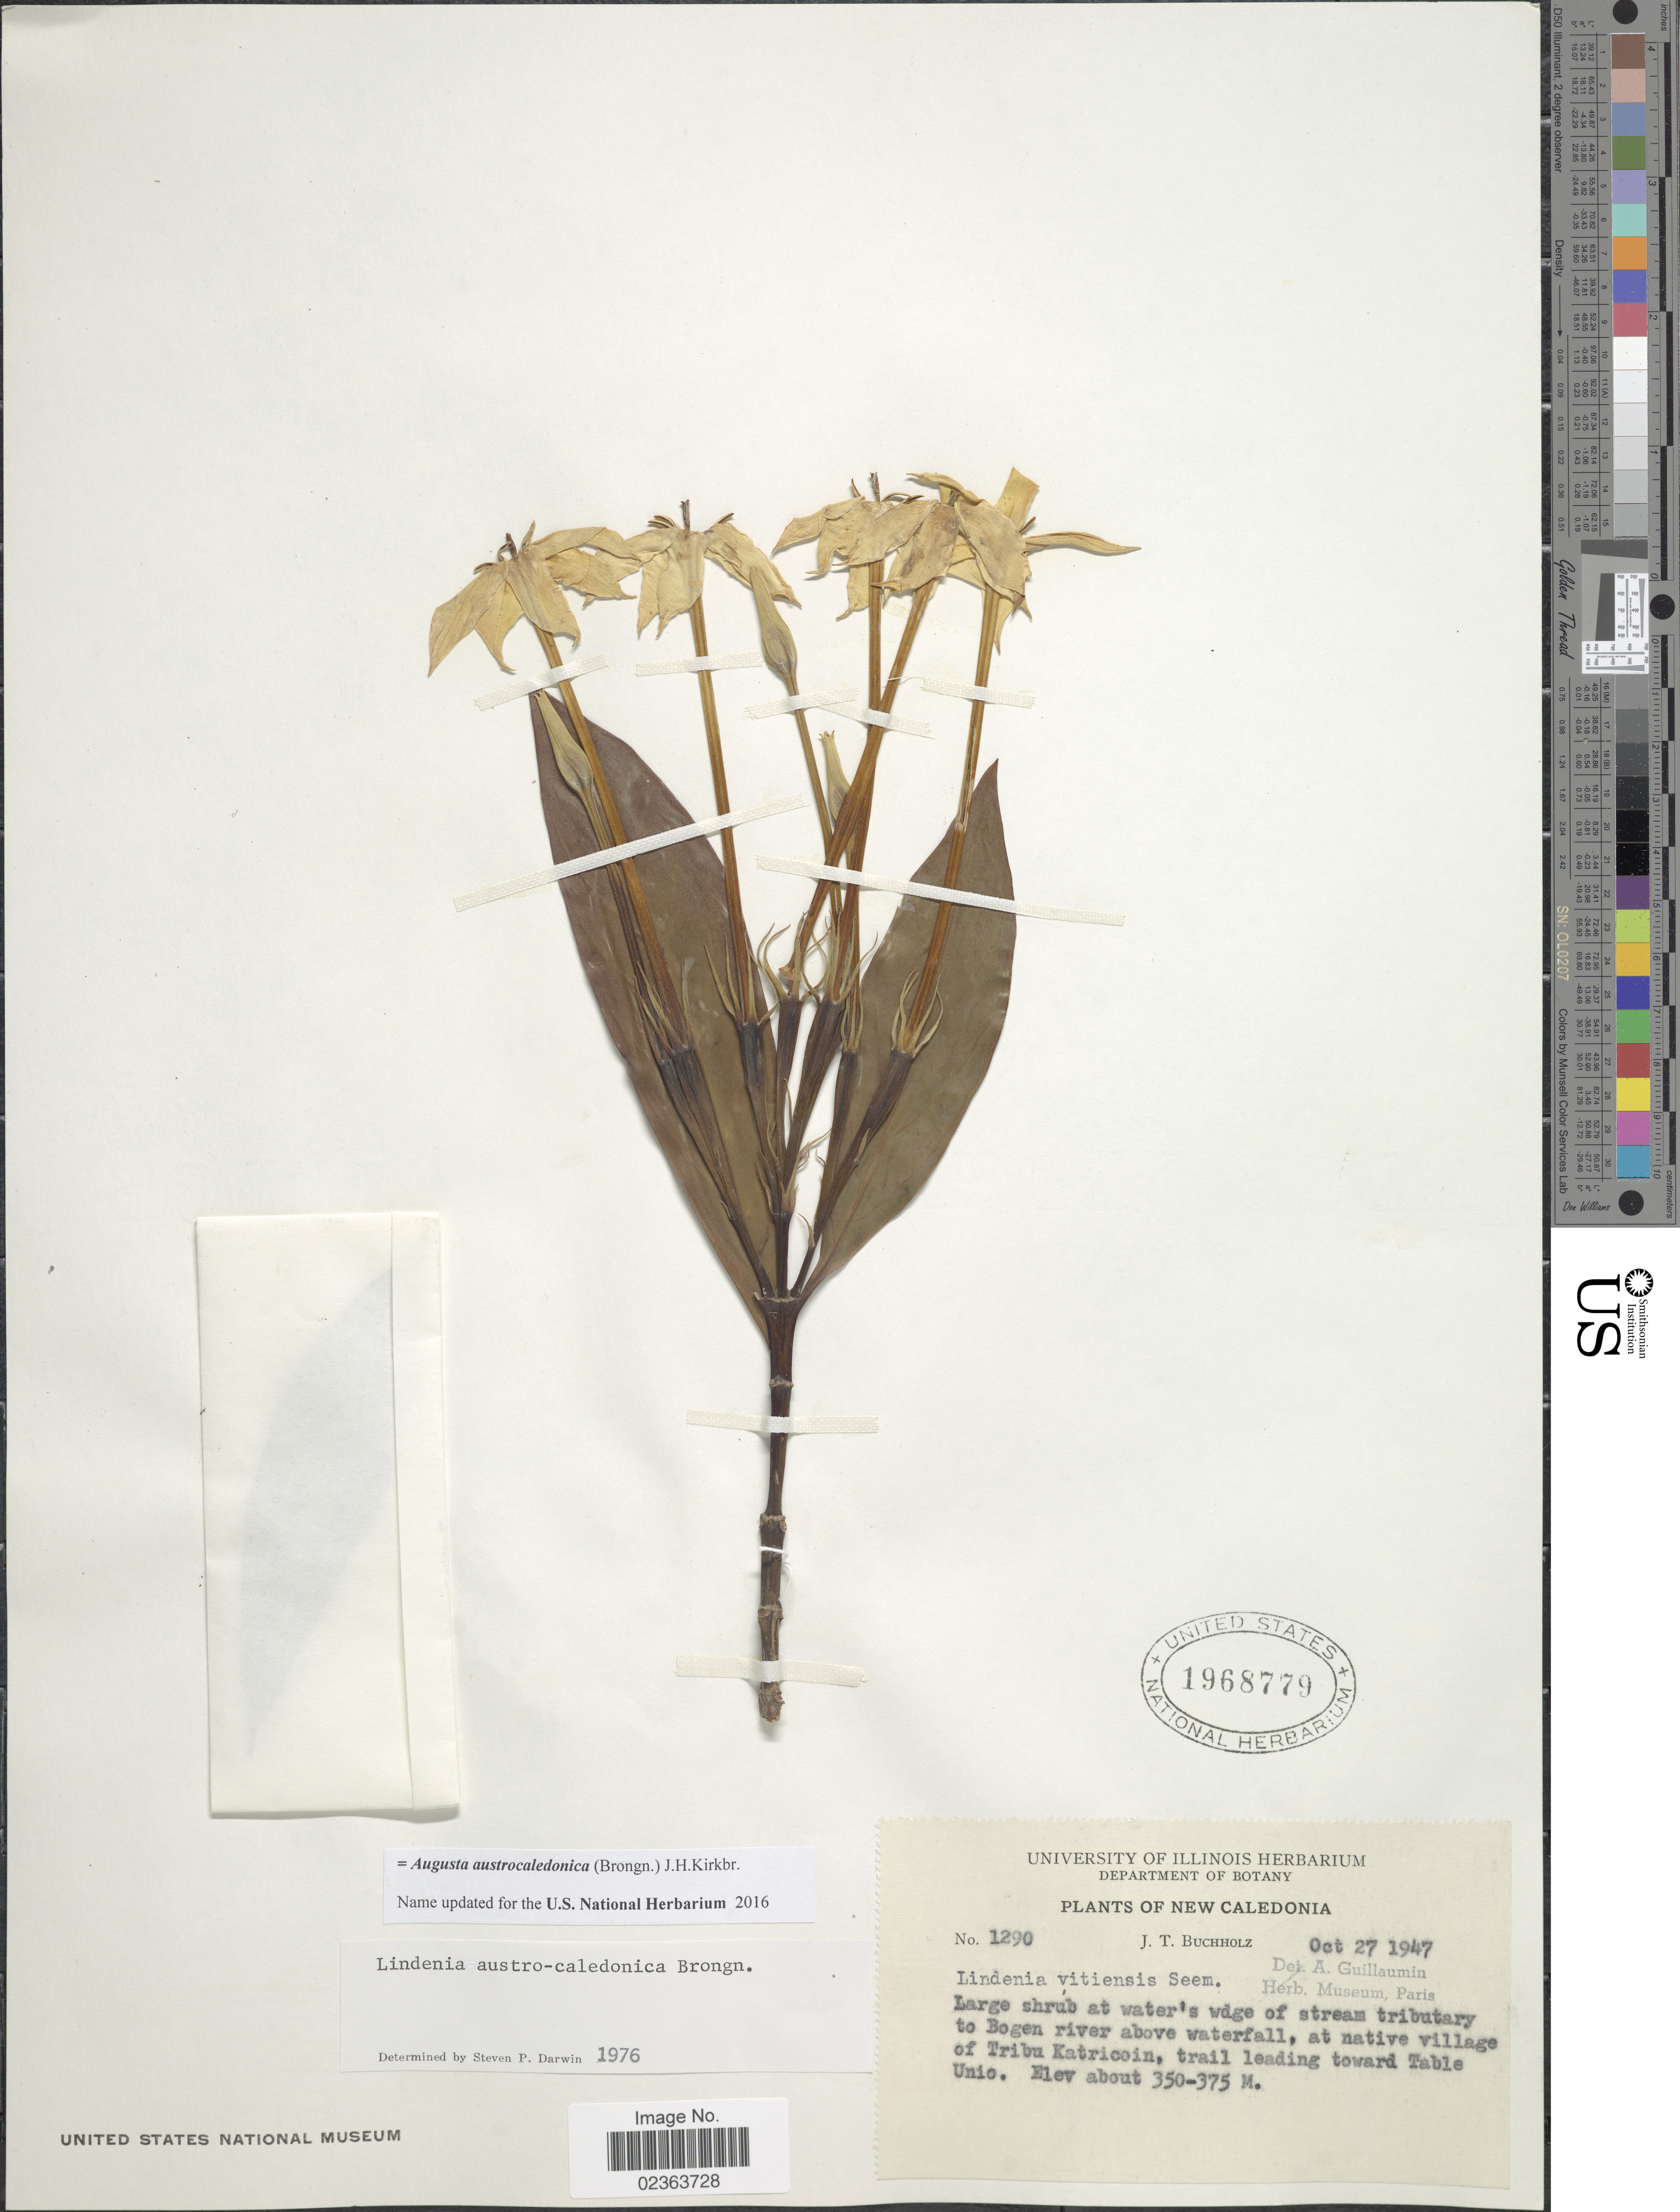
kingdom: Plantae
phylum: Tracheophyta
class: Magnoliopsida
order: Gentianales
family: Rubiaceae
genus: Augusta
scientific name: Augusta austrocaledonica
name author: (Brongn.) J.H. Kirkbr.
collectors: J. T. Buchholz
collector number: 1290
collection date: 1947-10-27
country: New Caledonia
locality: Large shrub at water's wdge of stream tributary to Bogen river above waterfall, at native village of Tribu Katricoin, trail leading toward Table Unio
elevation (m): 350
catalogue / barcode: US 1968779